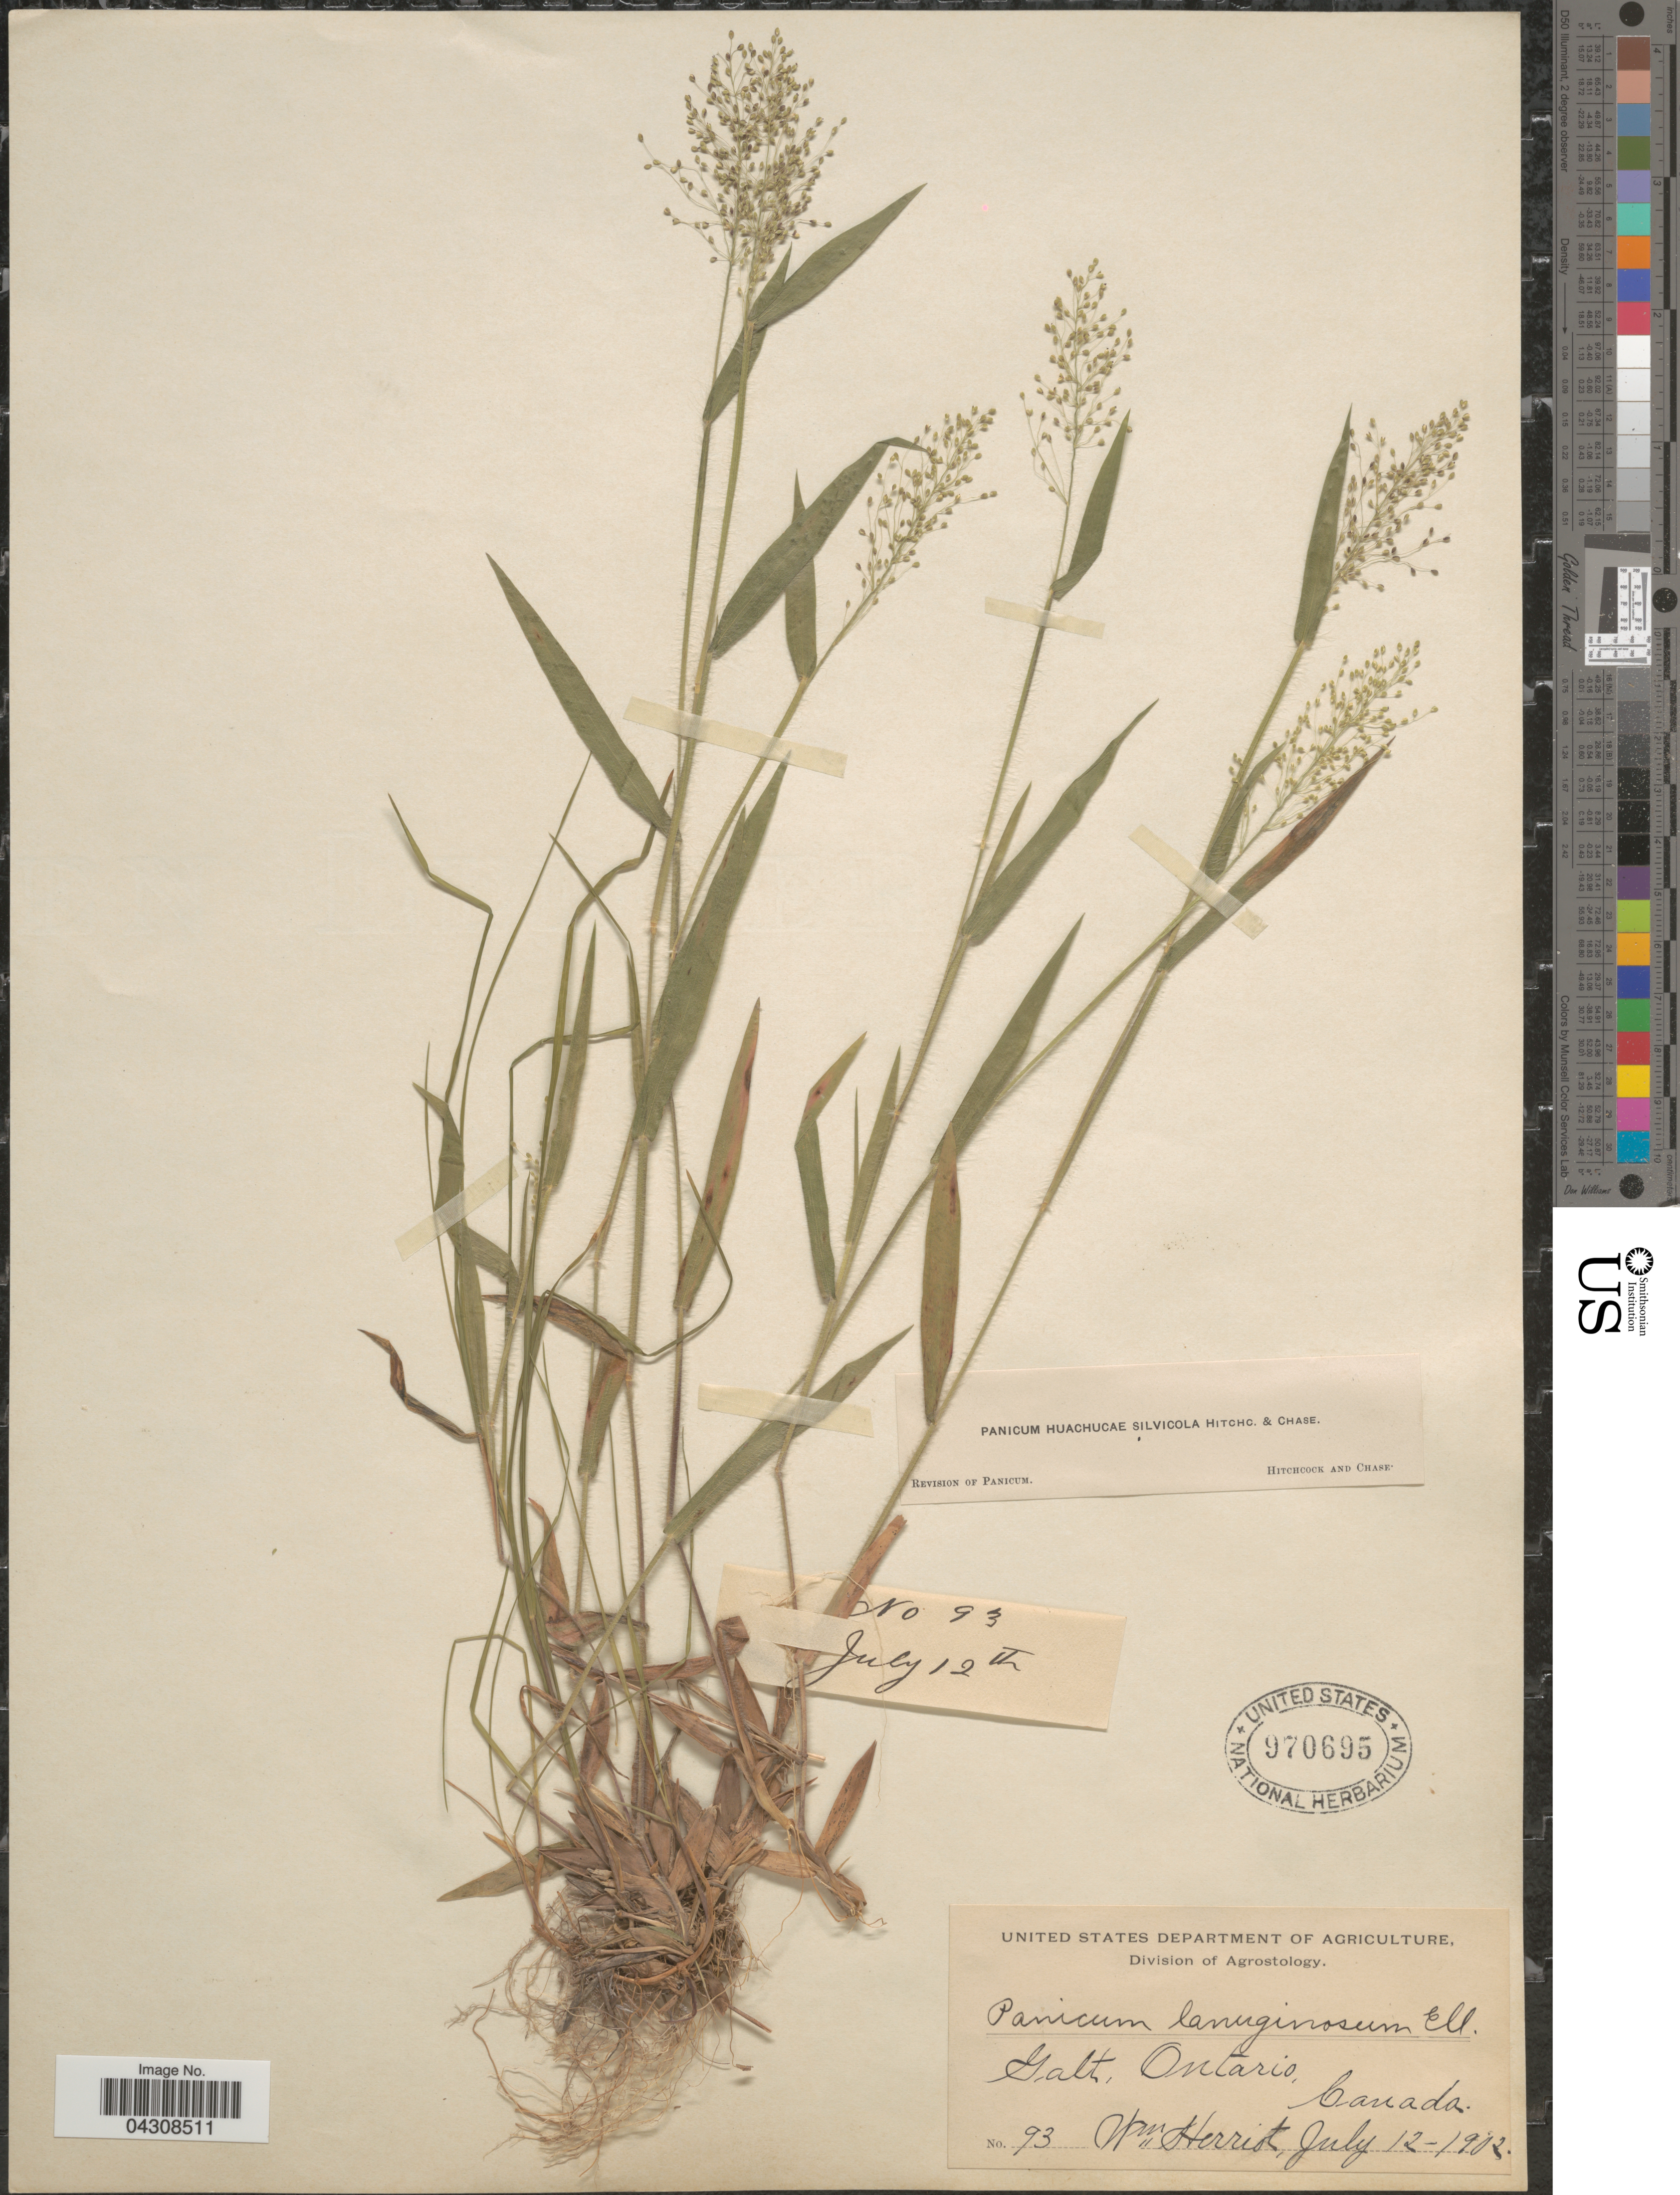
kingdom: Plantae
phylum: Tracheophyta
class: Liliopsida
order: Poales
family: Poaceae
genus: Dichanthelium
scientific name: Dichanthelium acuminatum var. acuminatum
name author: (Sw.) Gould & C.A. Clark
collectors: W. Herriot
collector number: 93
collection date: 1902-07-12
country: Canada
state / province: Ontario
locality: Galt.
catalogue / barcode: US 970695